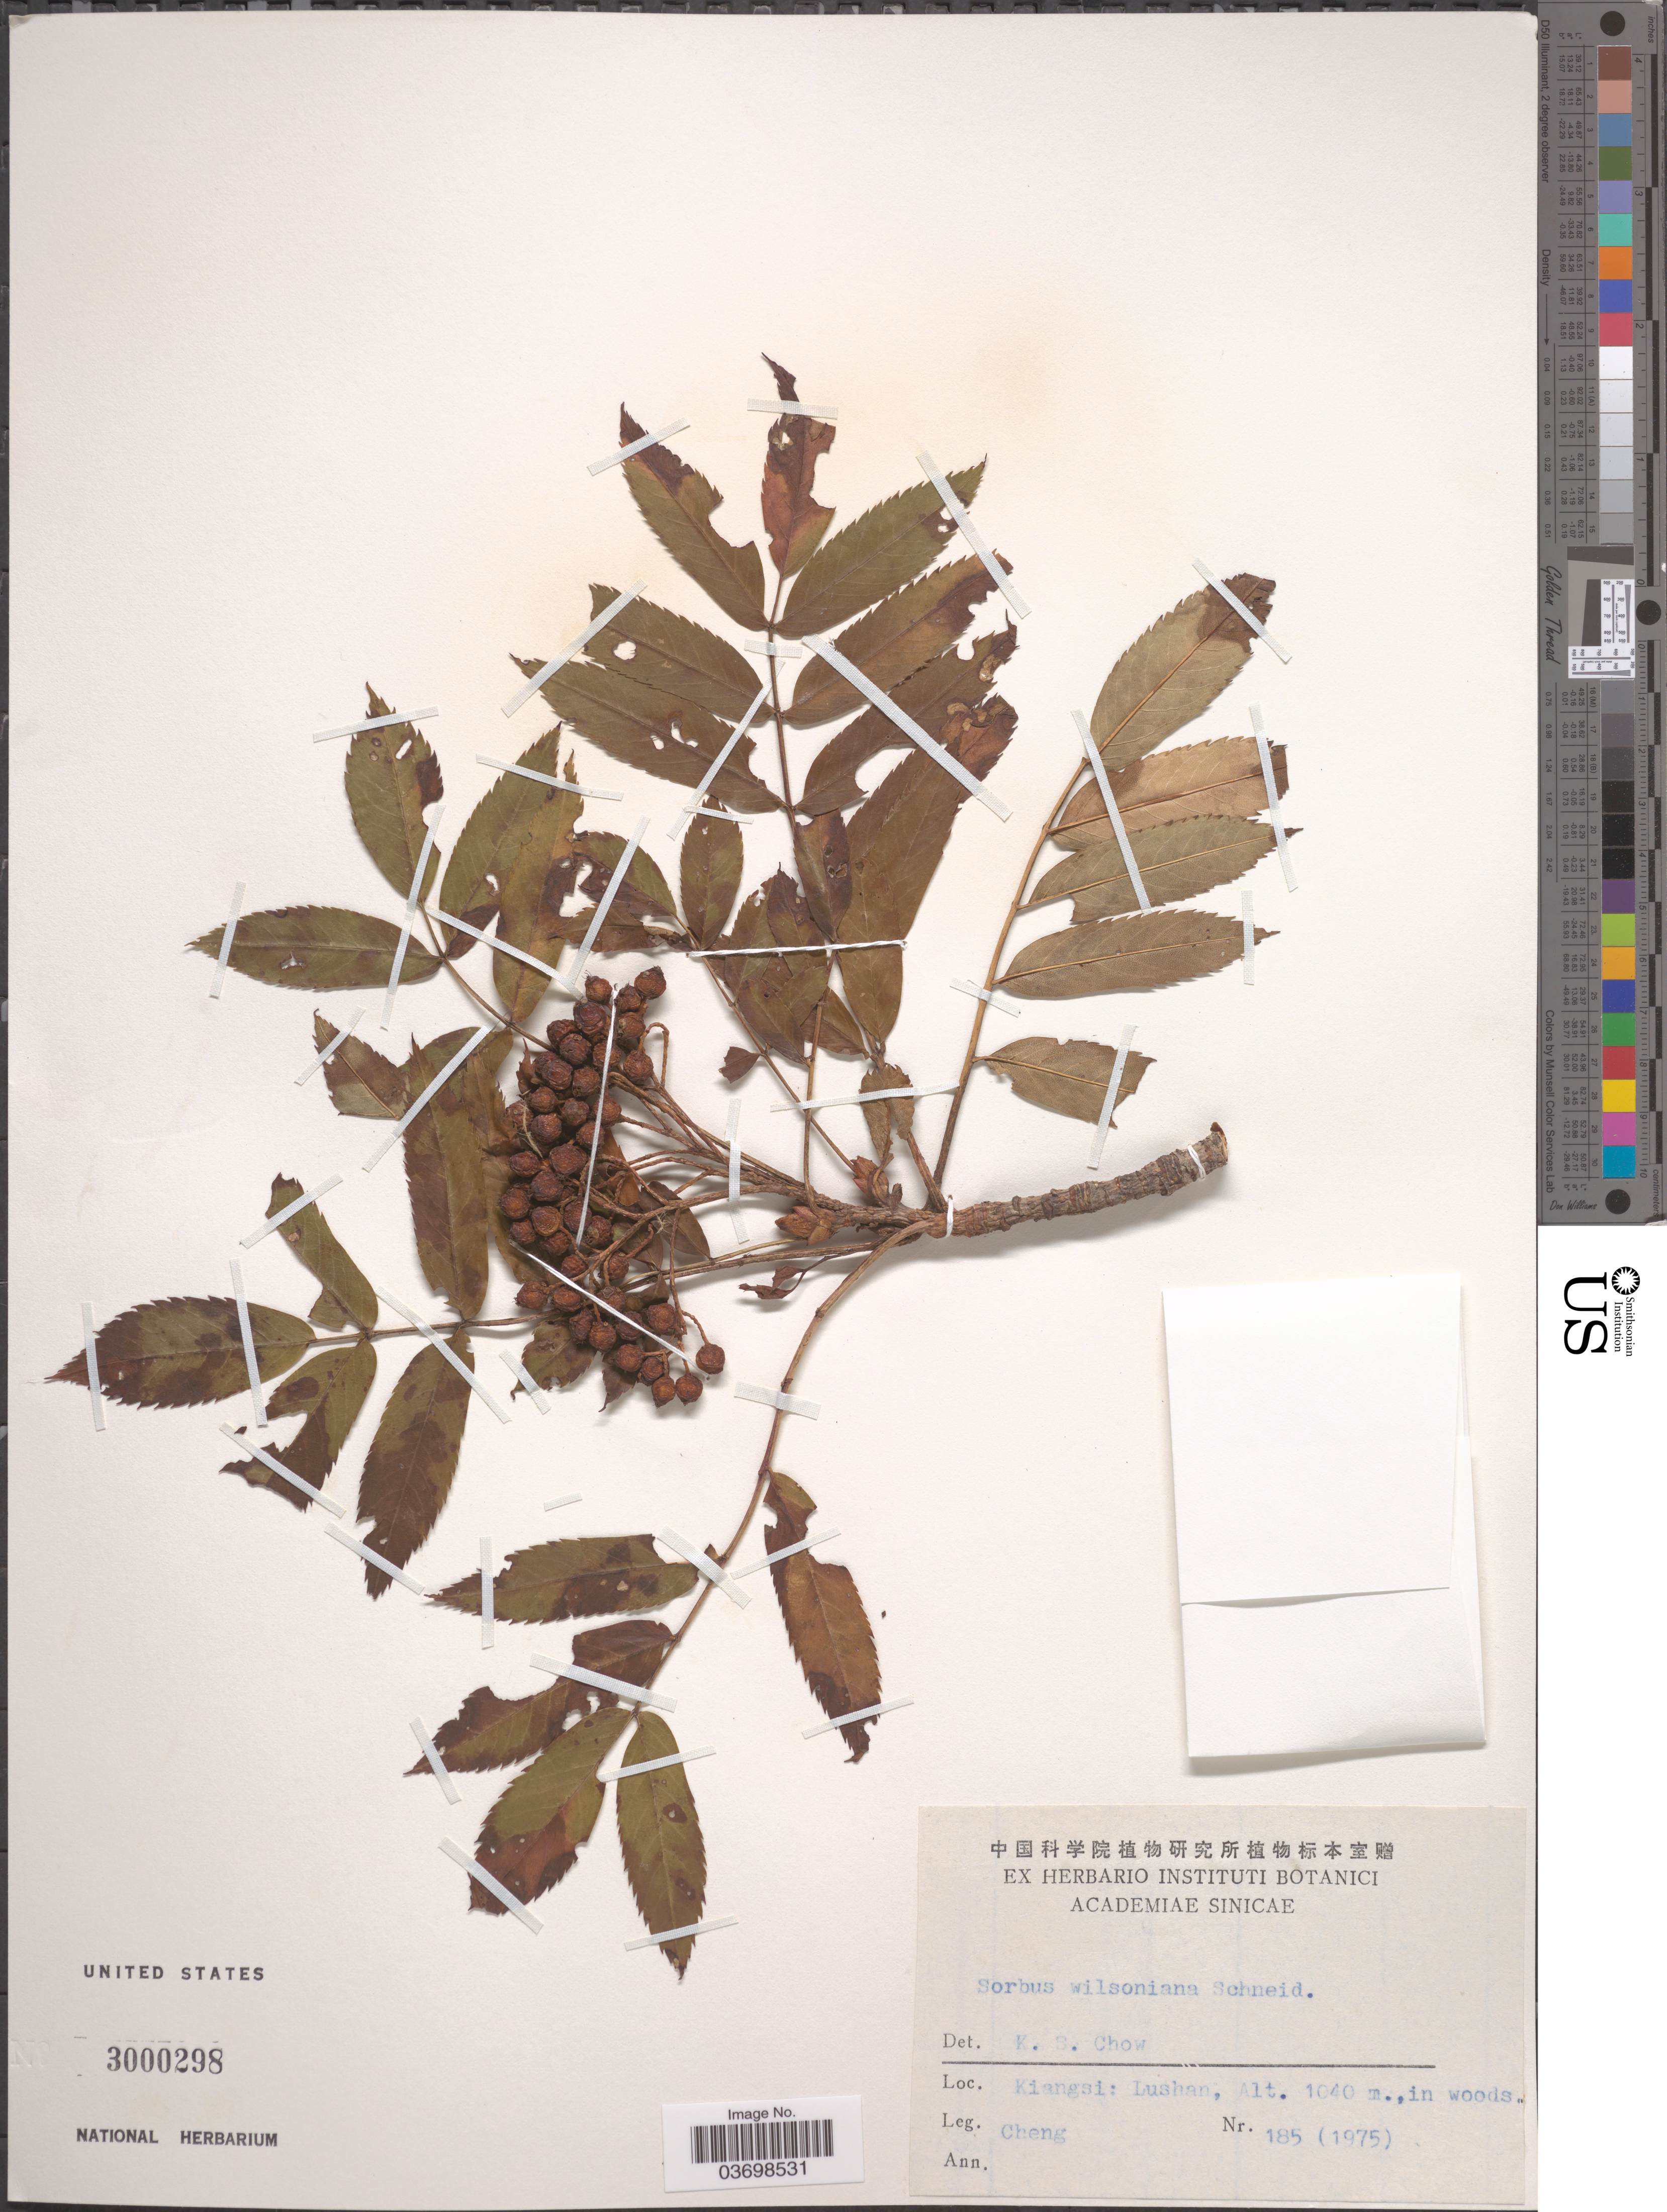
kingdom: Plantae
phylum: Tracheophyta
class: Magnoliopsida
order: Rosales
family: Rosaceae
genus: Sorbus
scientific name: Sorbus wilsoniana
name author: C.K. Schneid.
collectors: -. Cheng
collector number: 185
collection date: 1975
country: China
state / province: Jiangxi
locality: Kiangsi: Lushan.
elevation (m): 1040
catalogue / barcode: US 3000298